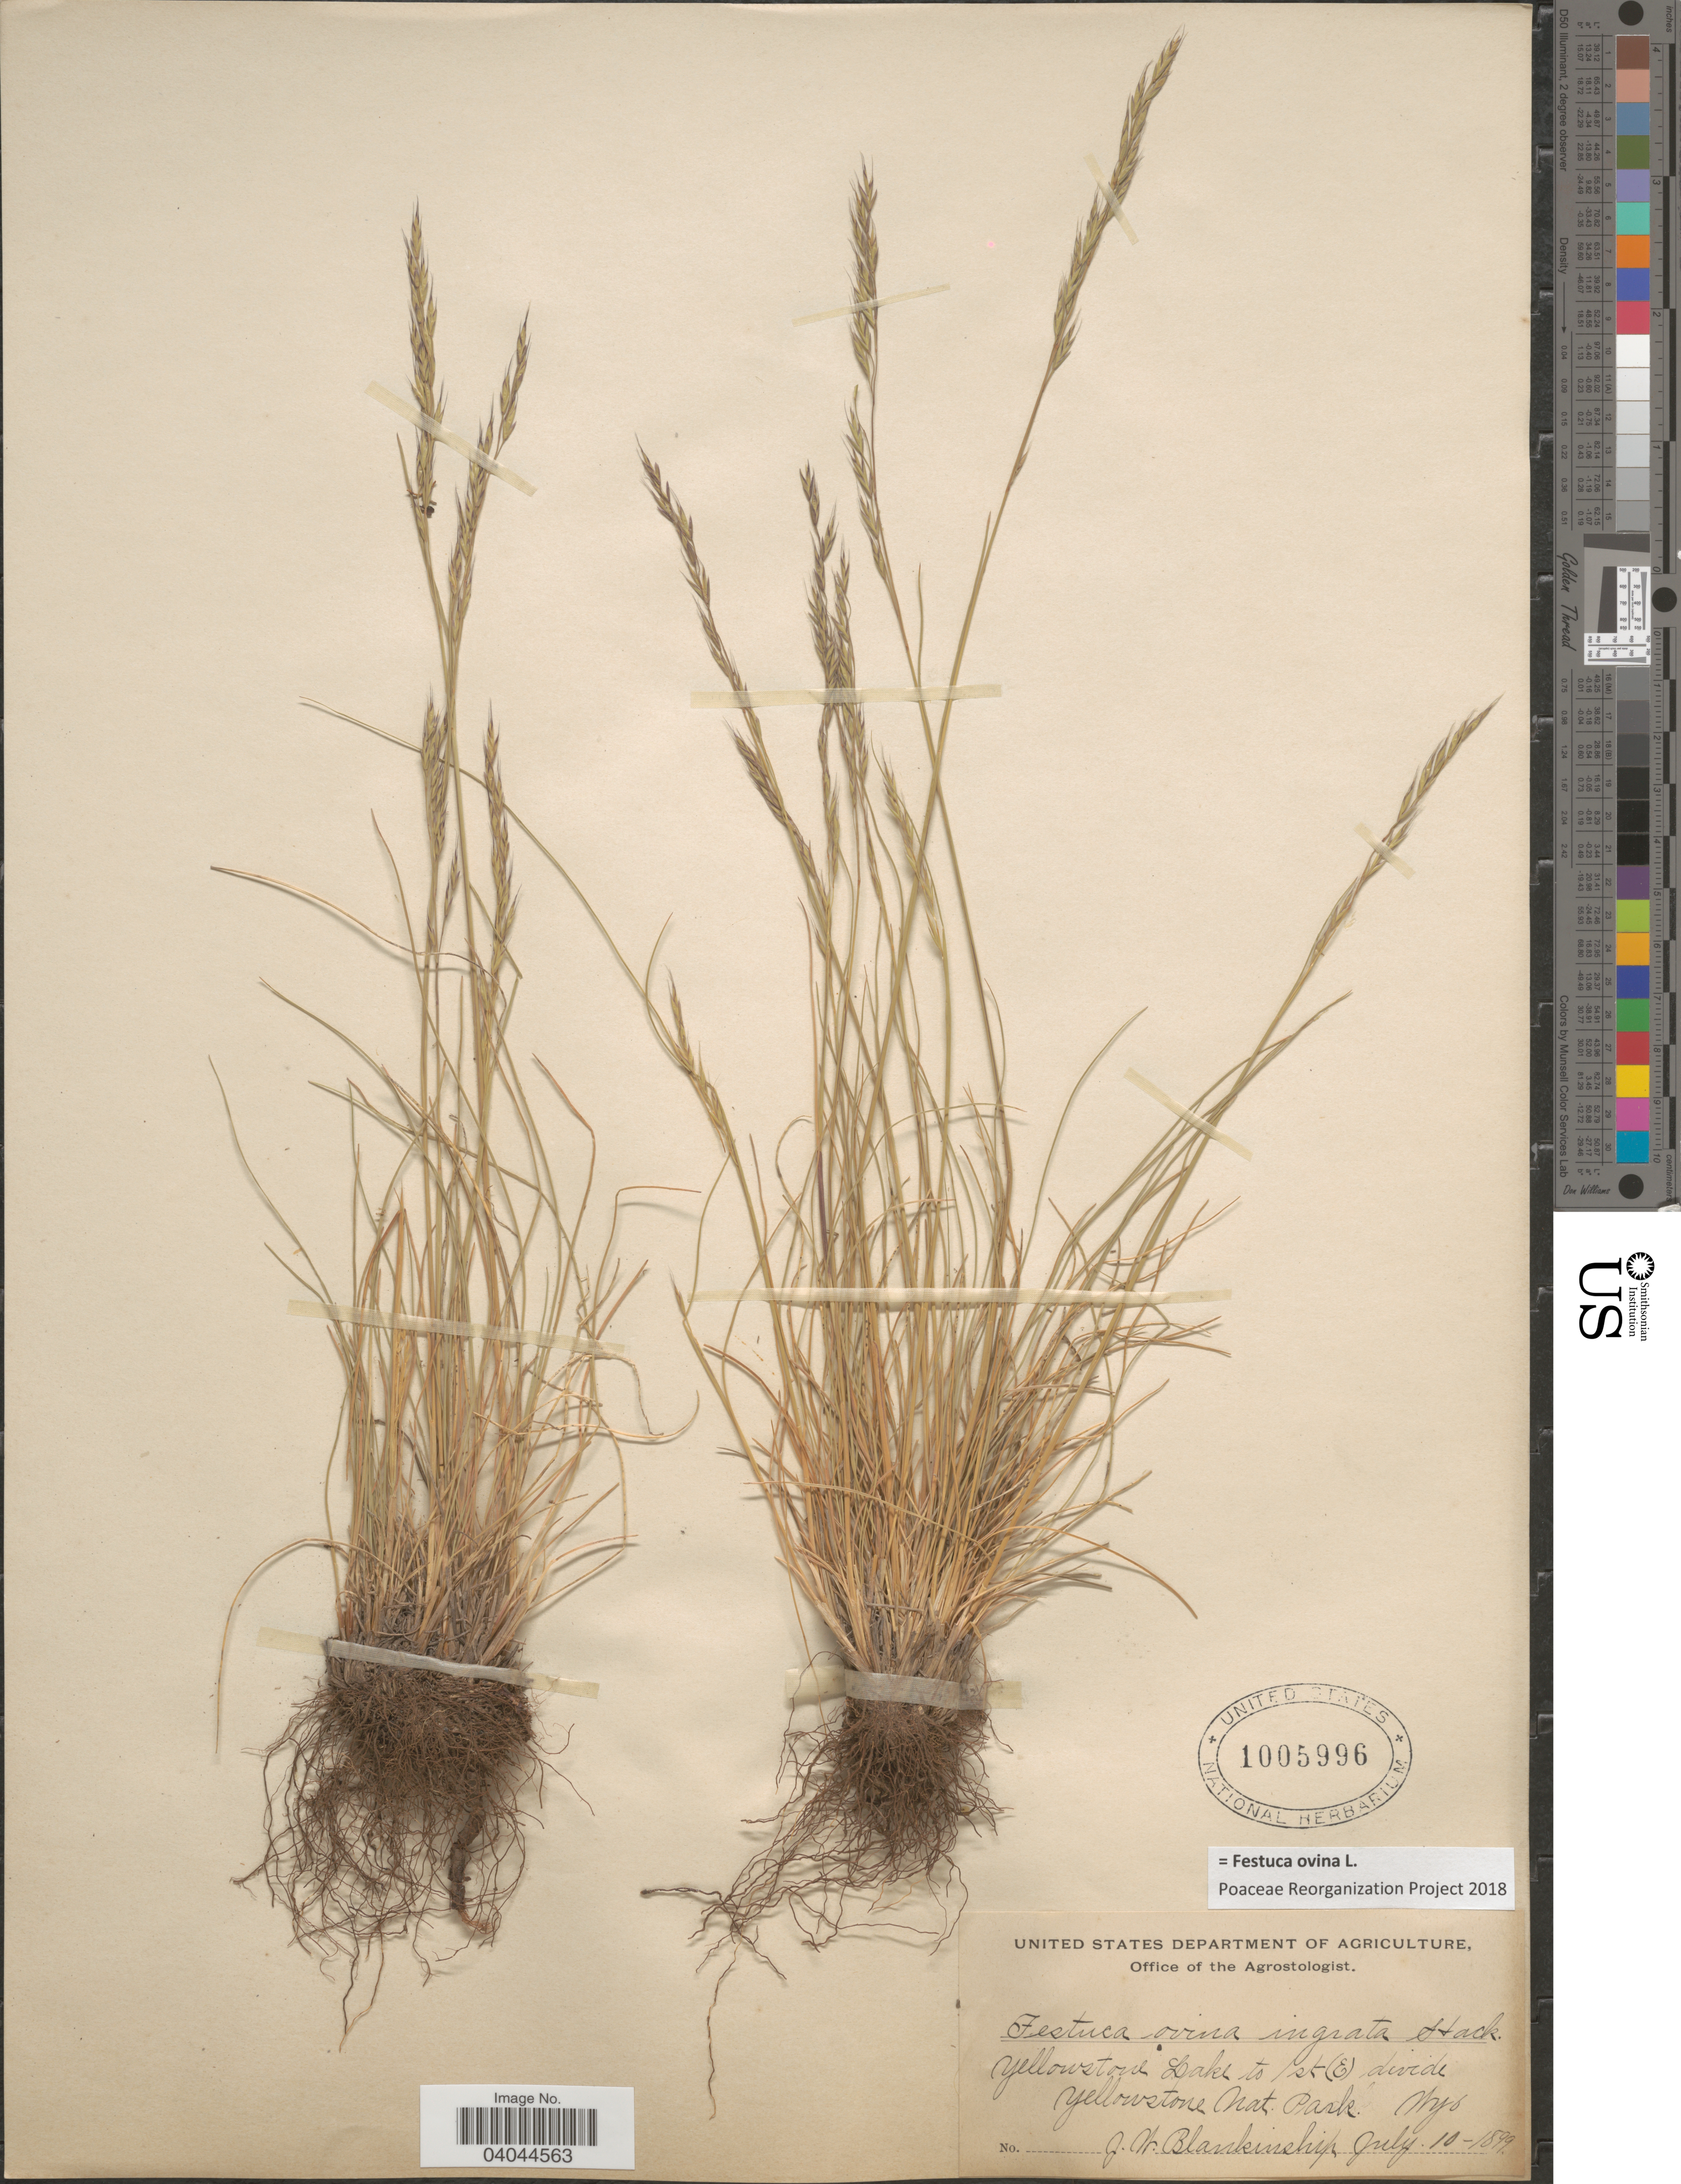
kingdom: Plantae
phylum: Tracheophyta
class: Liliopsida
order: Poales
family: Poaceae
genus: Festuca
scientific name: Festuca ovina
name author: L.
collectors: J. W. Blankinship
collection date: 1899-07-10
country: United States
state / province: Wyoming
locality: Yellowstone Lake to 1st (E.) divide Yellowstone Nat. park.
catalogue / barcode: US 1005996